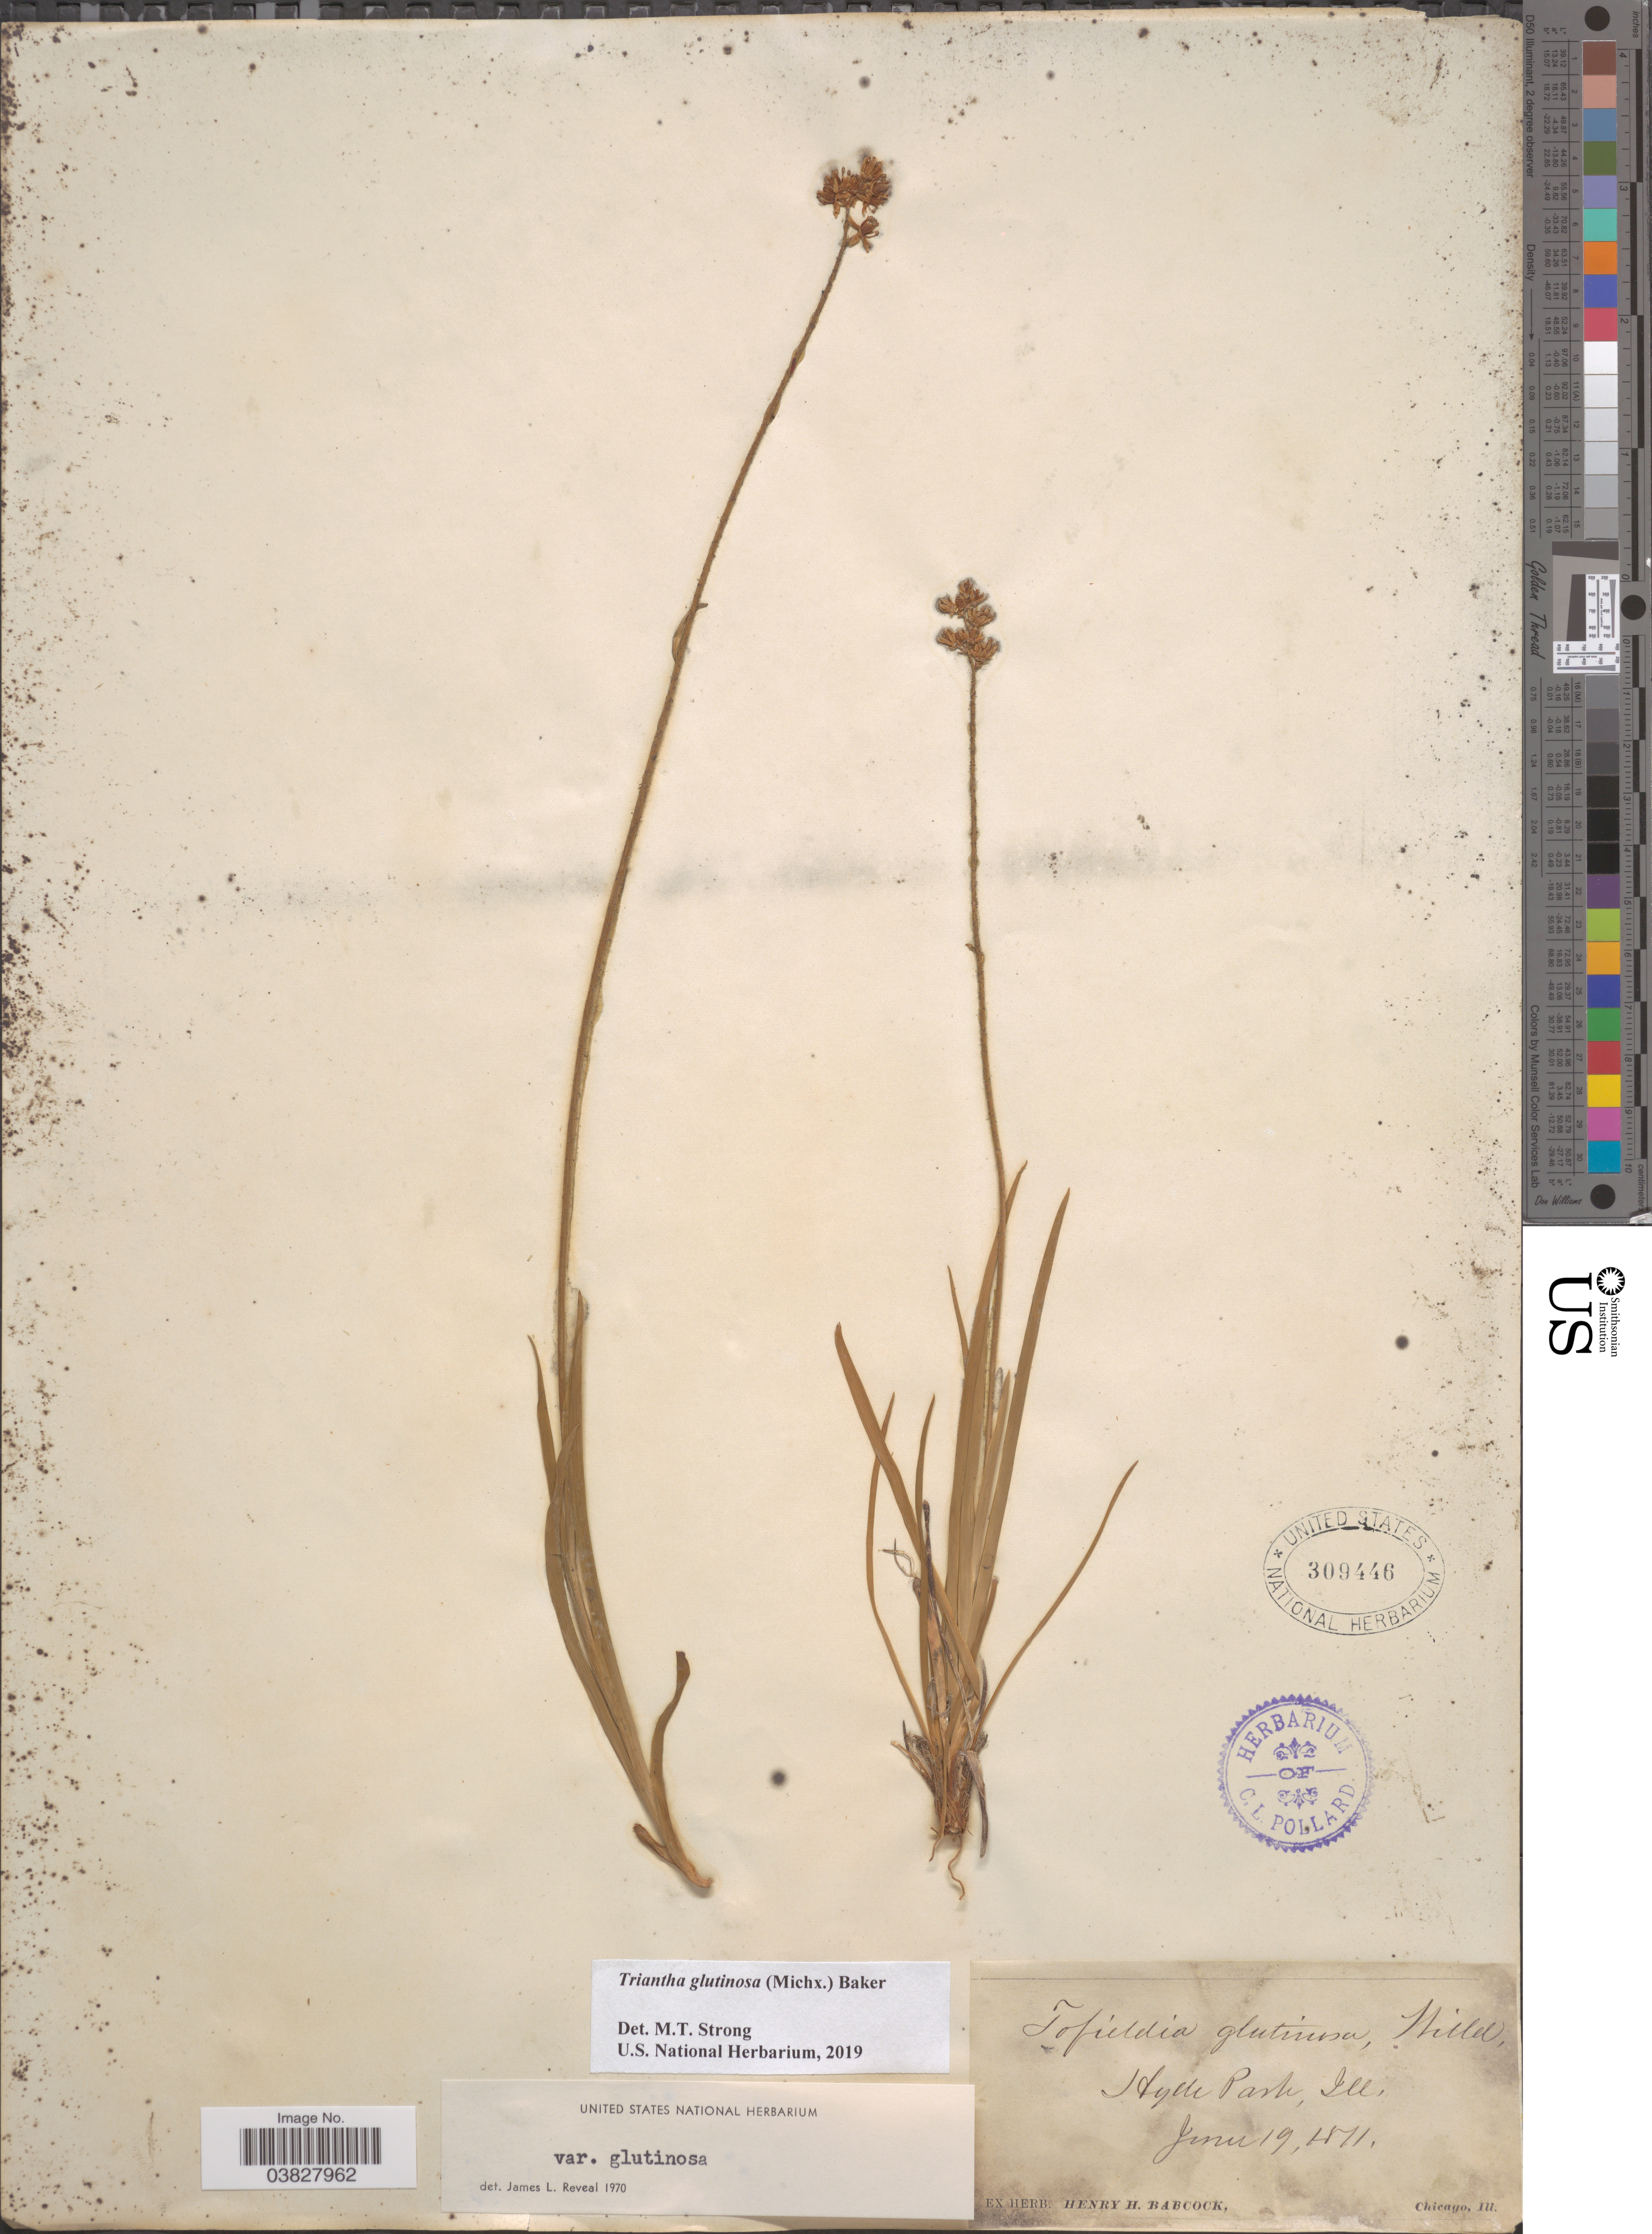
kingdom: Plantae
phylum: Tracheophyta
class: Liliopsida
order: Alismatales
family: Tofieldiaceae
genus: Triantha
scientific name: Triantha glutinosa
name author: (Michx.) Baker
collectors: ex herb. Henry Homes Babcock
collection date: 1871-06-19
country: United States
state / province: Illinois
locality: Hyde Park.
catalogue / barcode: US 309446